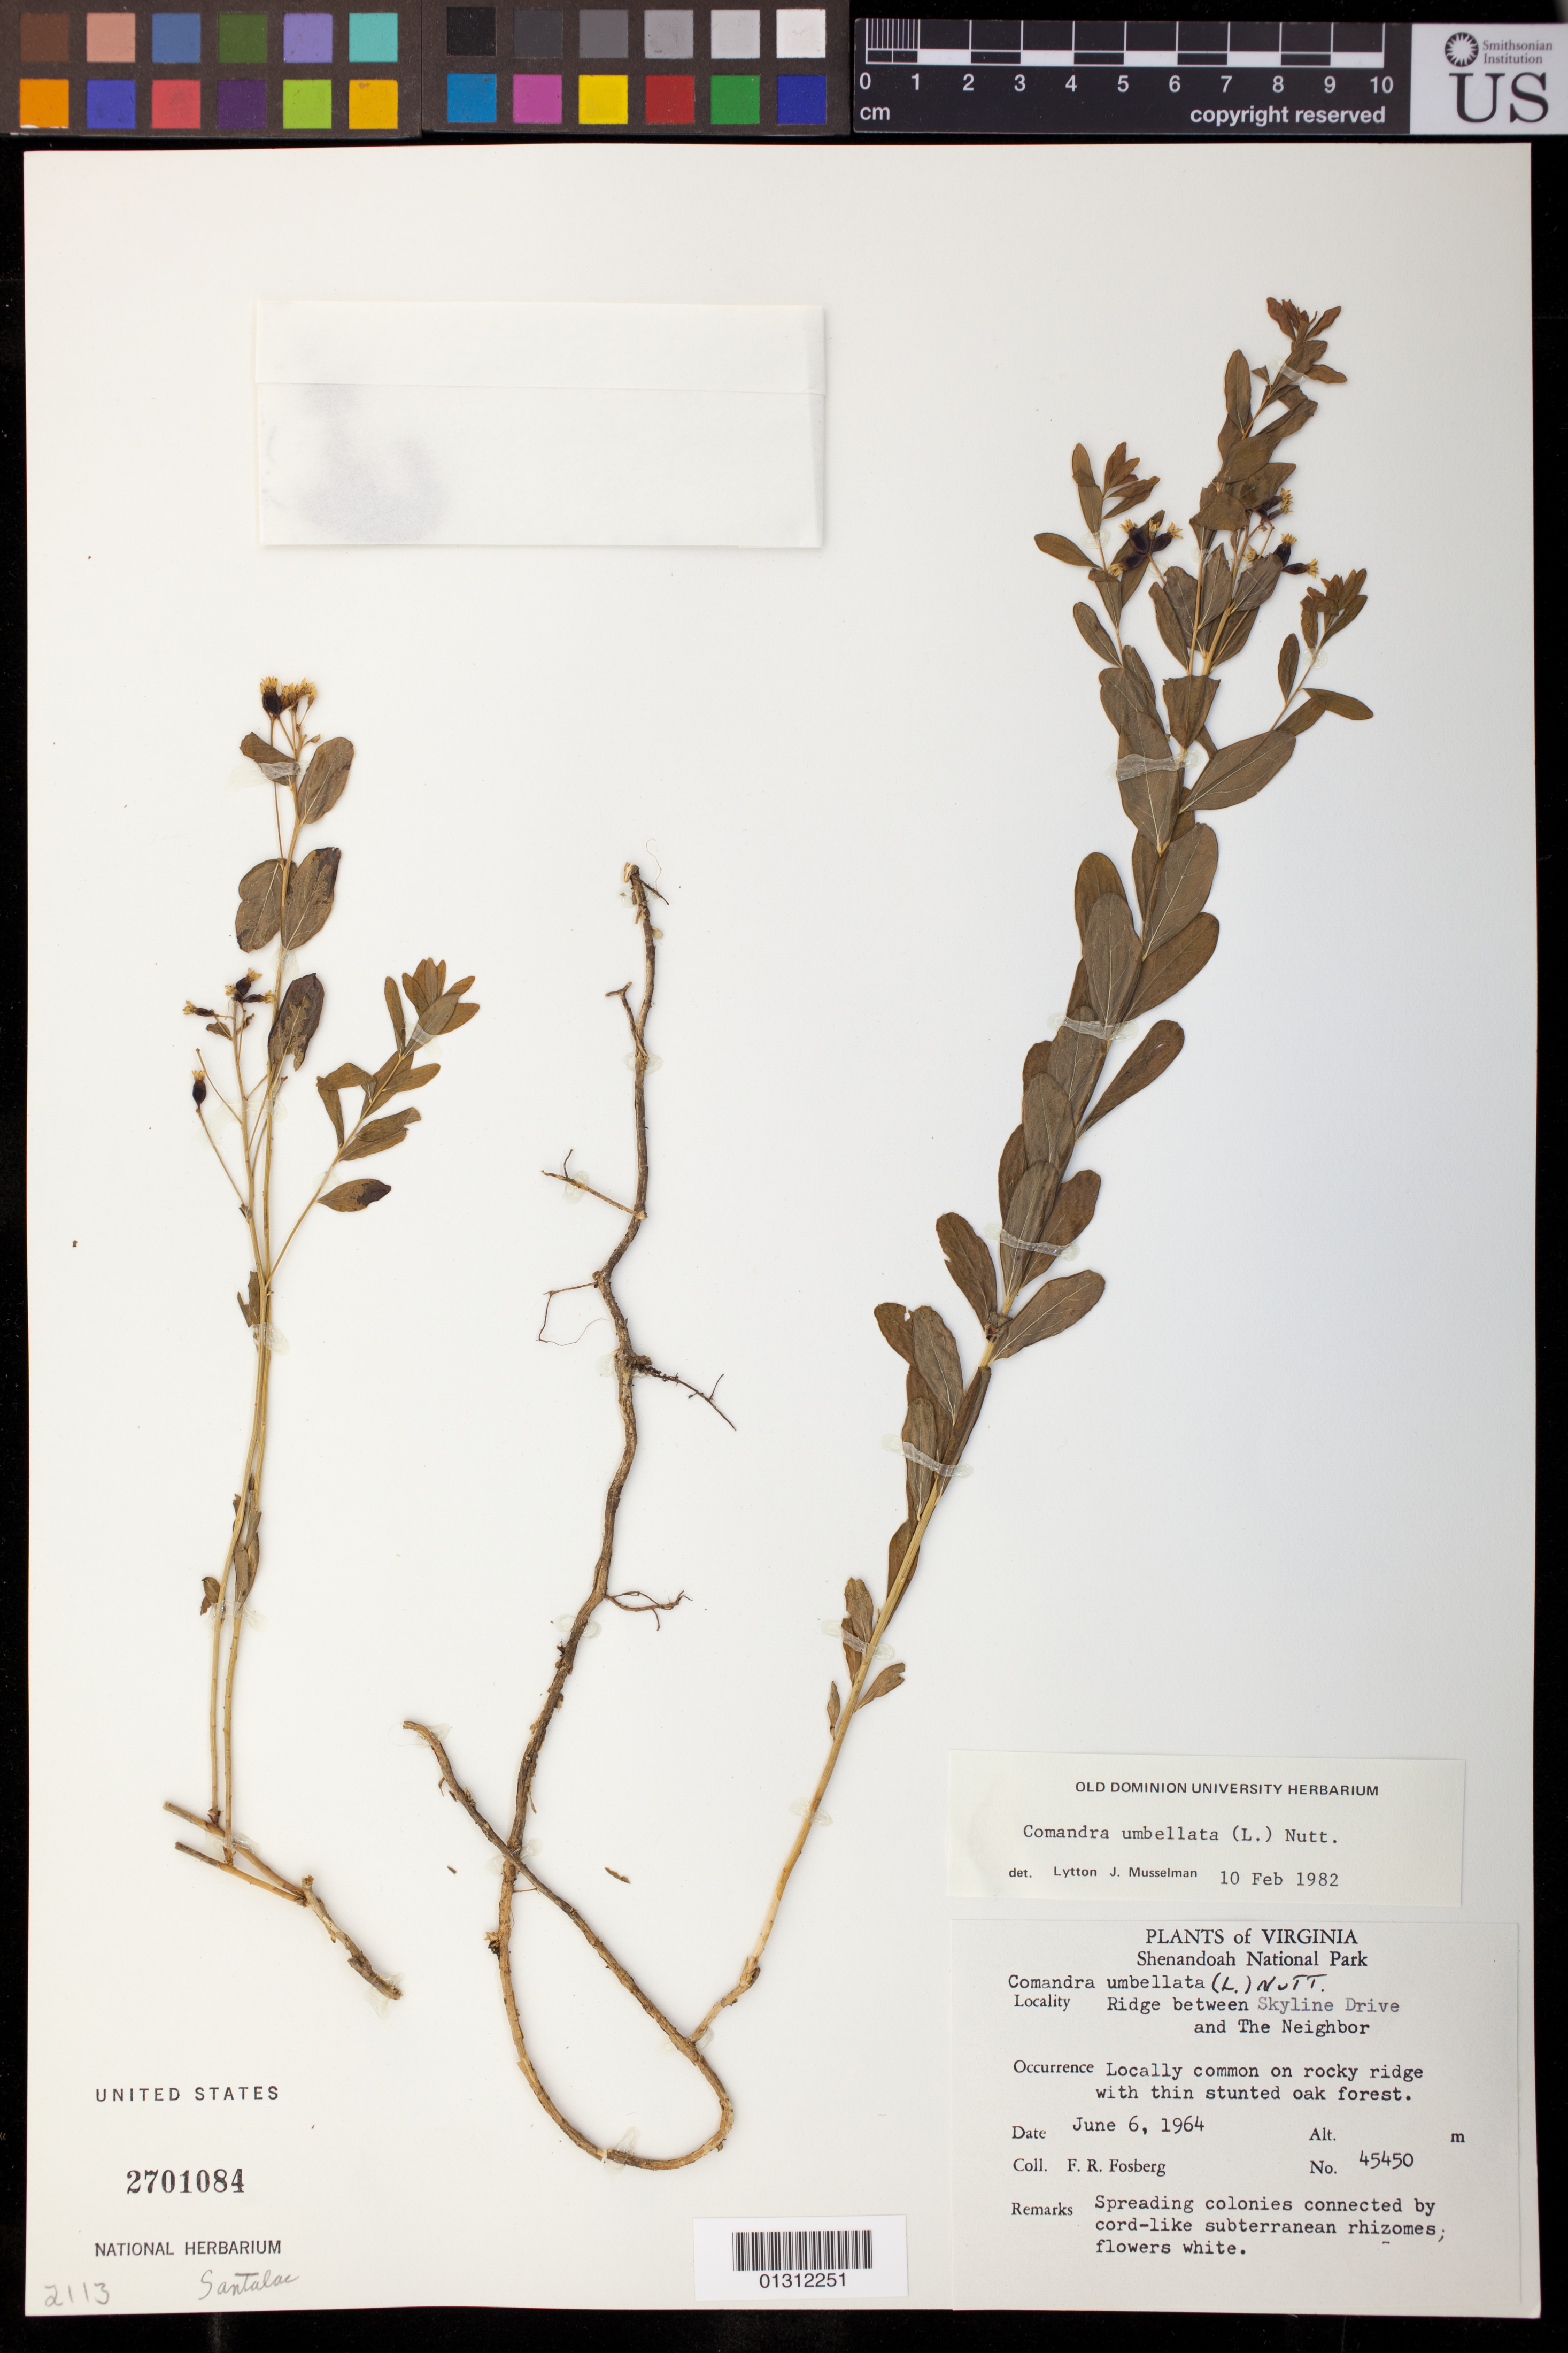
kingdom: Plantae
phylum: Tracheophyta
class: Magnoliopsida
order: Santalales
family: Comandraceae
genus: Comandra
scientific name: Comandra umbellata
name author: (L.) Nutt.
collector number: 45450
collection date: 1964-06-06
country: United States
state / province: Virginia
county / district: Page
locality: Shenandoah National Park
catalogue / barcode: US 2701084